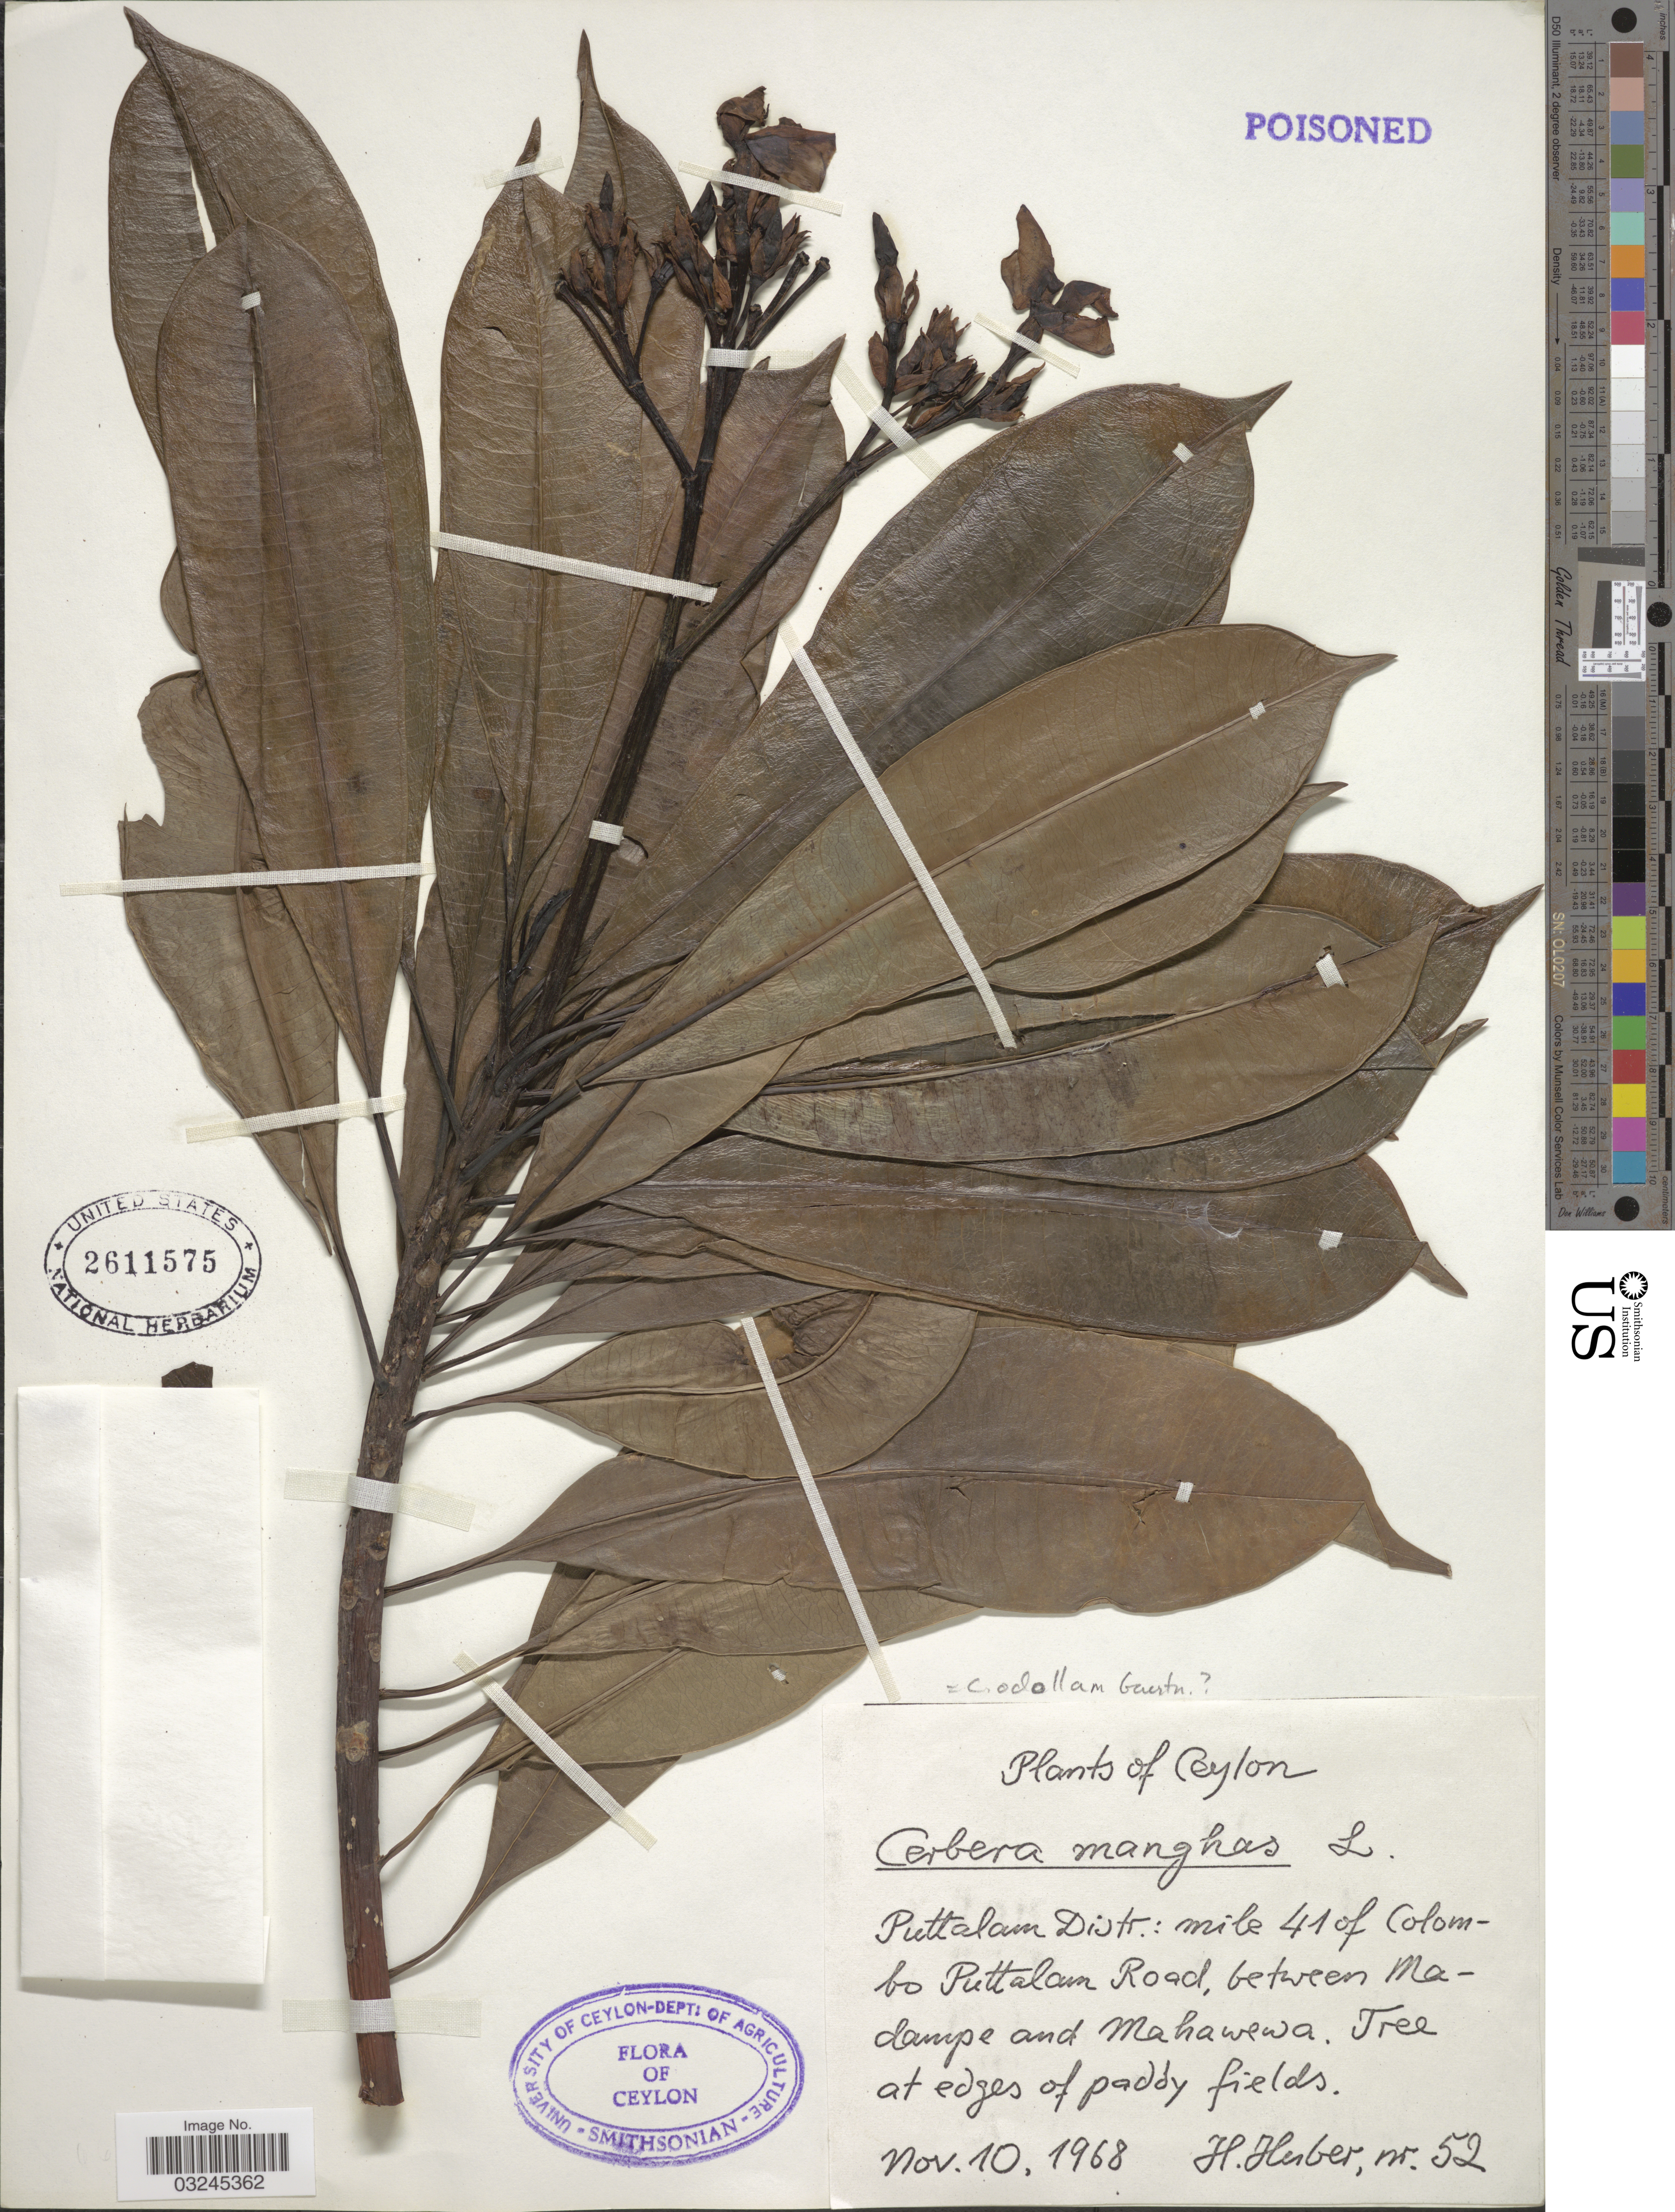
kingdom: Plantae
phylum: Tracheophyta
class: Magnoliopsida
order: Gentianales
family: Apocynaceae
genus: Cerbera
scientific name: Cerbera odollam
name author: Gaertn.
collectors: H. Huber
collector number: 52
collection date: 1968-11-10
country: Sri Lanka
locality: Ceylon. Puttalam Distr.: mile 41 of Colombo Puttalam Road, between Madampe and Mahawewa.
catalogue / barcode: US 2611575